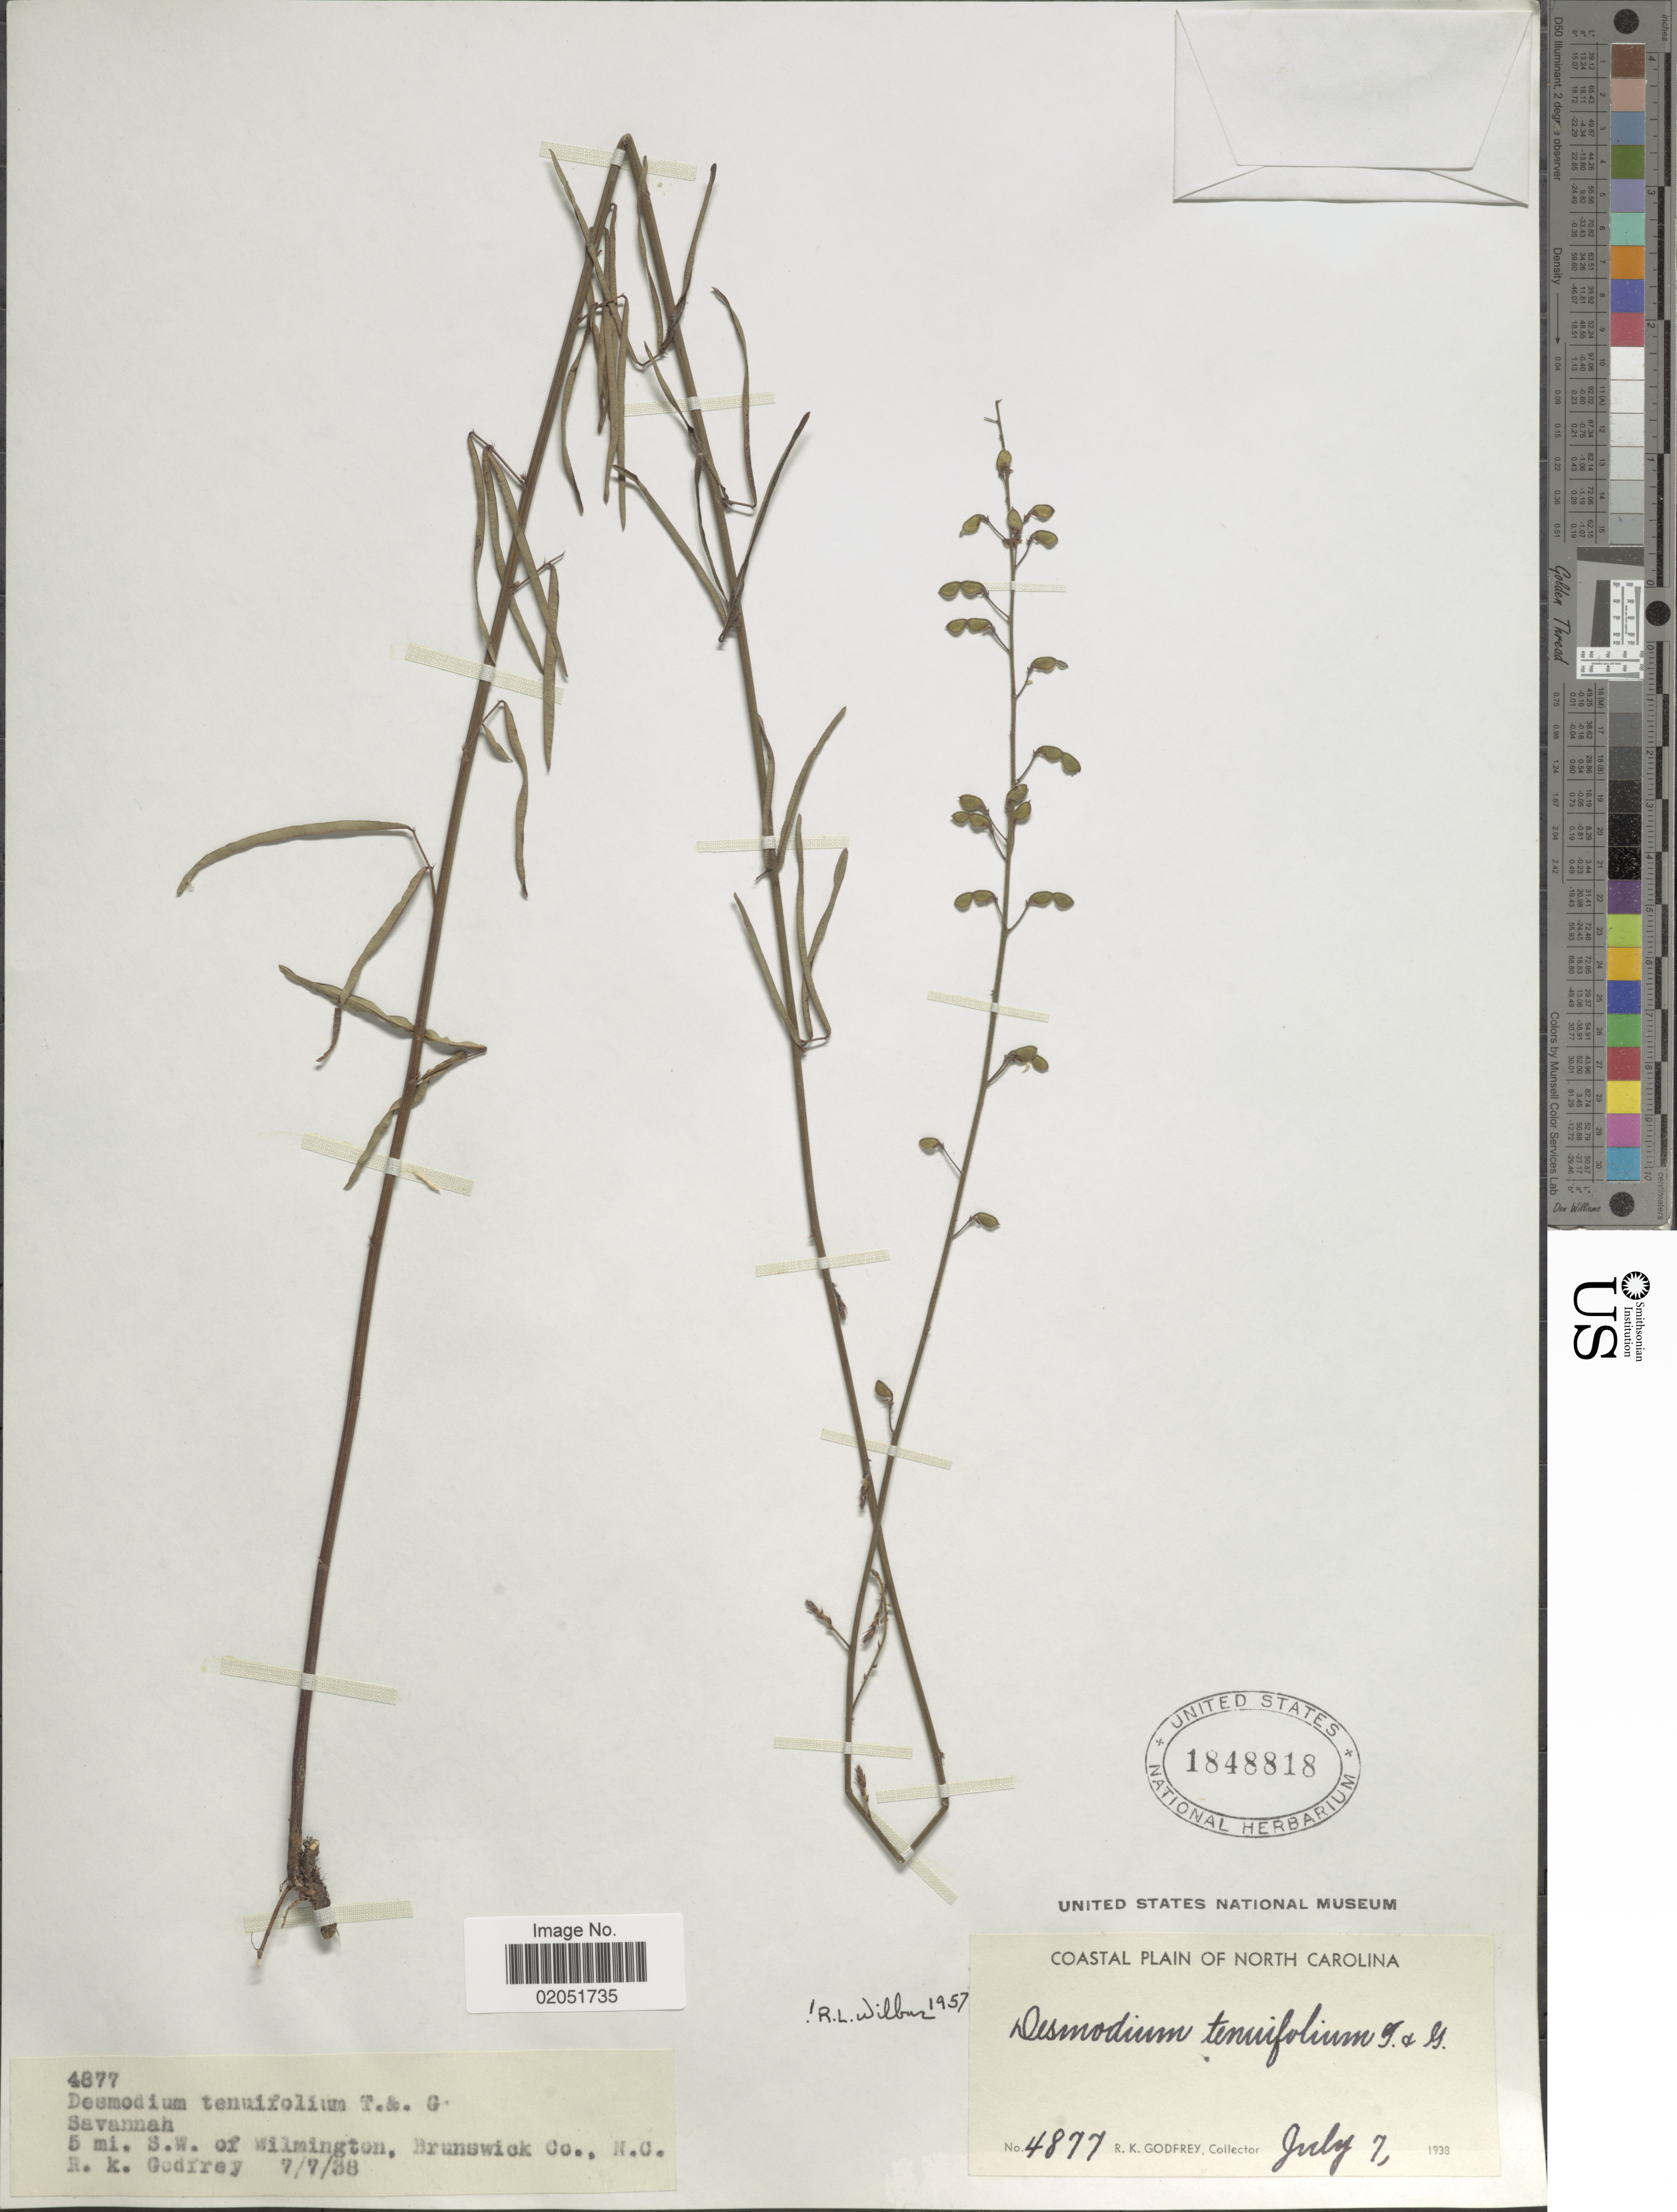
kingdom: Plantae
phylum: Tracheophyta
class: Magnoliopsida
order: Fabales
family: Fabaceae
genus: Desmodium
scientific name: Desmodium tenuifolium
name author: Torr. & A. Gray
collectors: R. K. Godfrey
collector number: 4877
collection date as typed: Transcribed d/m/y: 7/7/38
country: United States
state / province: North Carolina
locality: Coastal Plain of North Carolina, 5 mi. S. W. of Wilmington, Brunswick Co. N.C.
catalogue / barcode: US 1848818